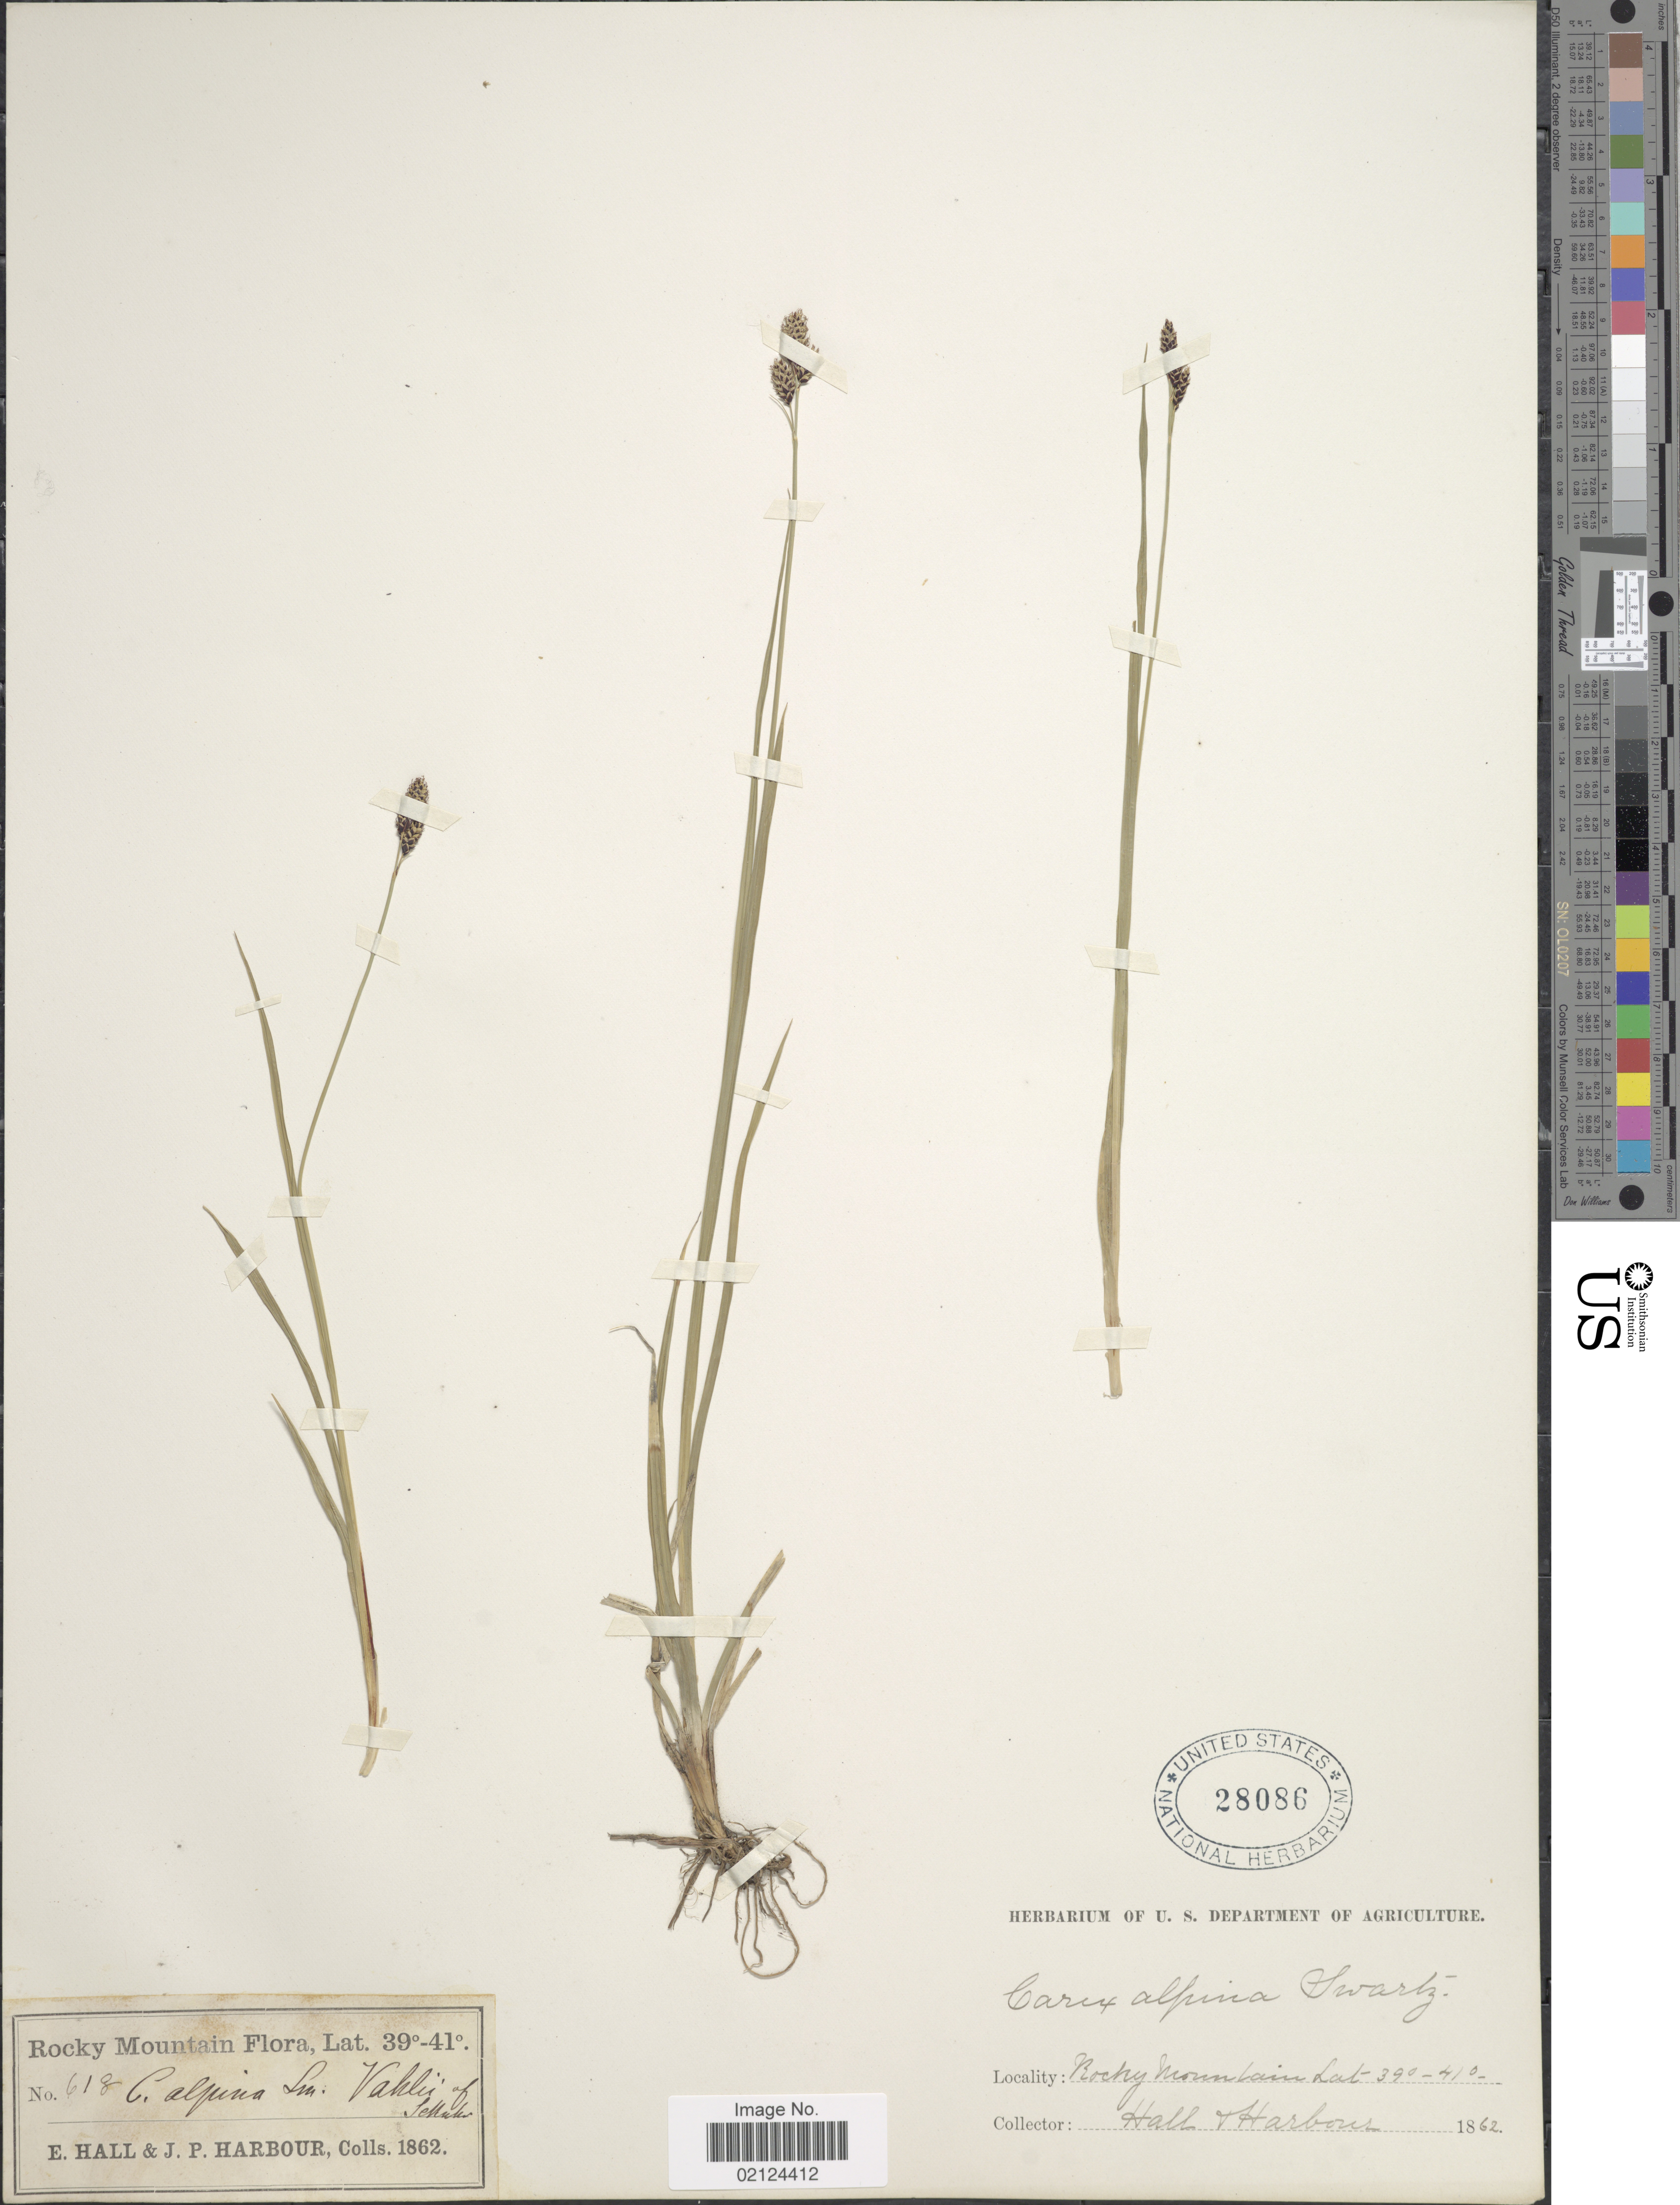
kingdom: Plantae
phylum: Tracheophyta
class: Liliopsida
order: Poales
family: Cyperaceae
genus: Carex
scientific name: Carex media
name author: R. Br.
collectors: E. Hall & J. Harbour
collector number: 618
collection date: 1862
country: United States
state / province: Colorado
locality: Rocky Mtns.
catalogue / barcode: US 28086